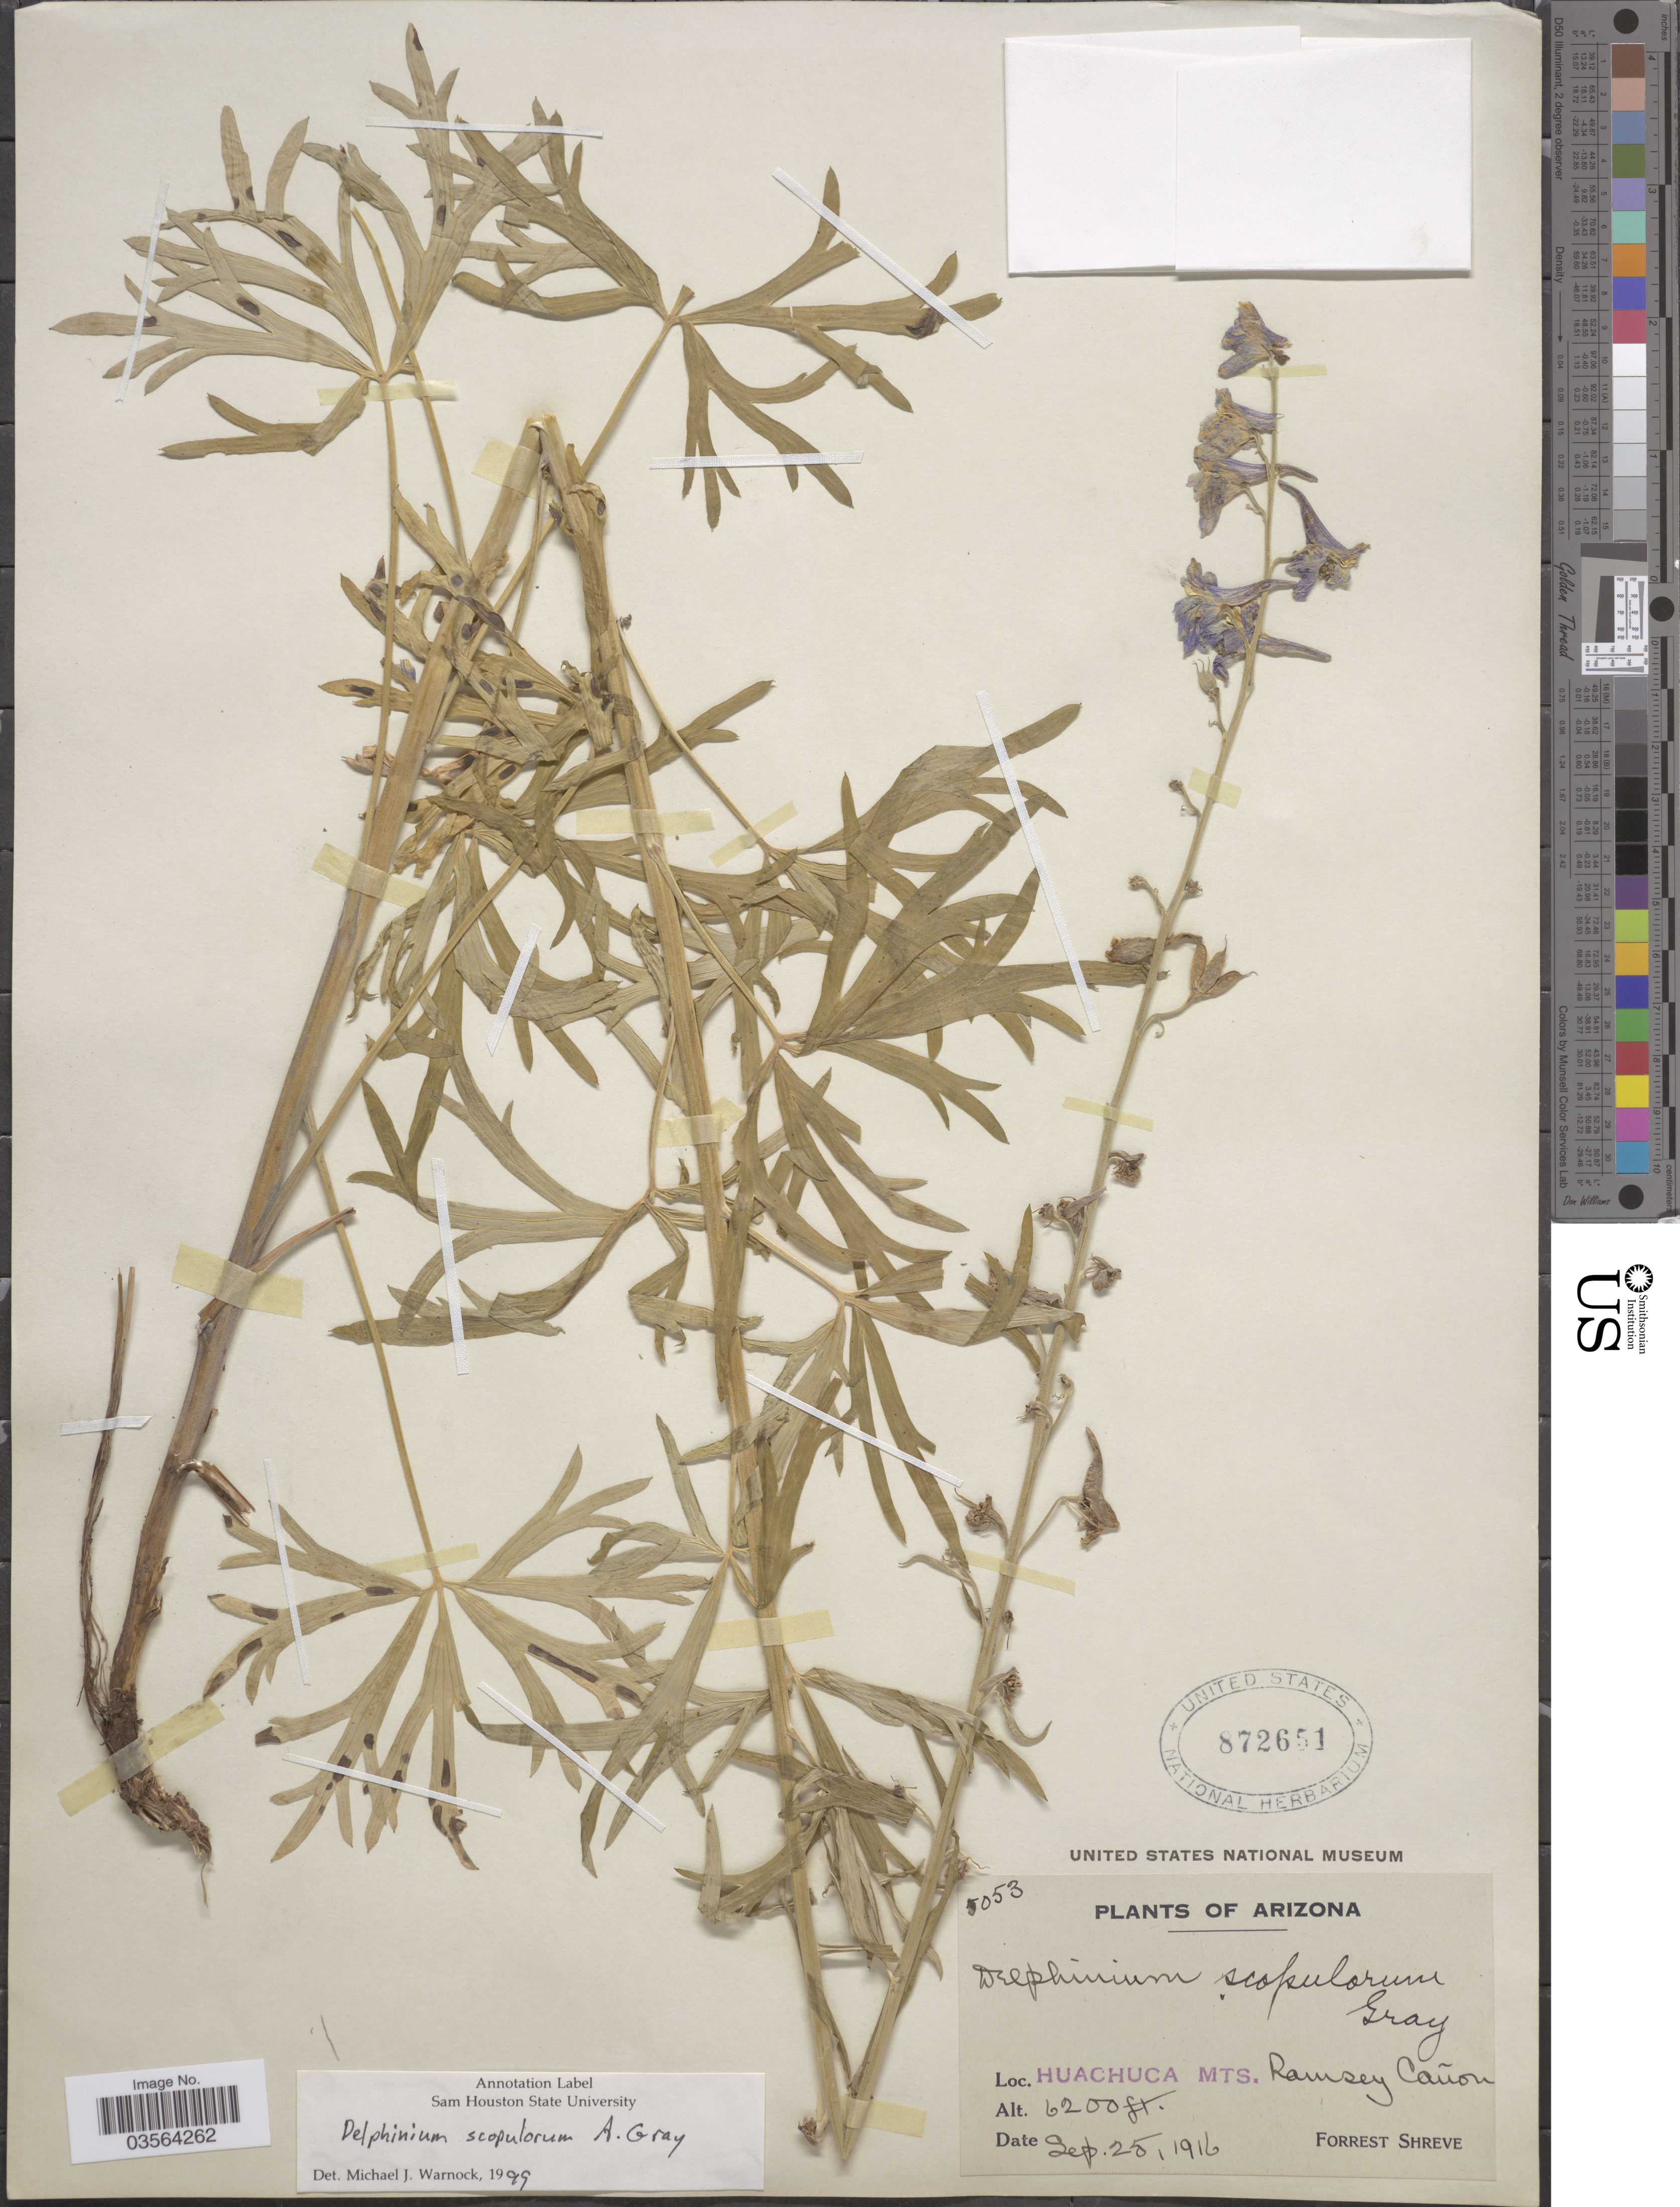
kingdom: Plantae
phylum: Tracheophyta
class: Magnoliopsida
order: Ranunculales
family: Ranunculaceae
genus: Delphinium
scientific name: Delphinium scopulorum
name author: A. Gray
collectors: F. Shreve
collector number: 5053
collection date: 1916-09-25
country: United States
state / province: Arizona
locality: Huachuca Mts. Ramsey Cañon.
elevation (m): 1890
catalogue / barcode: US 872651